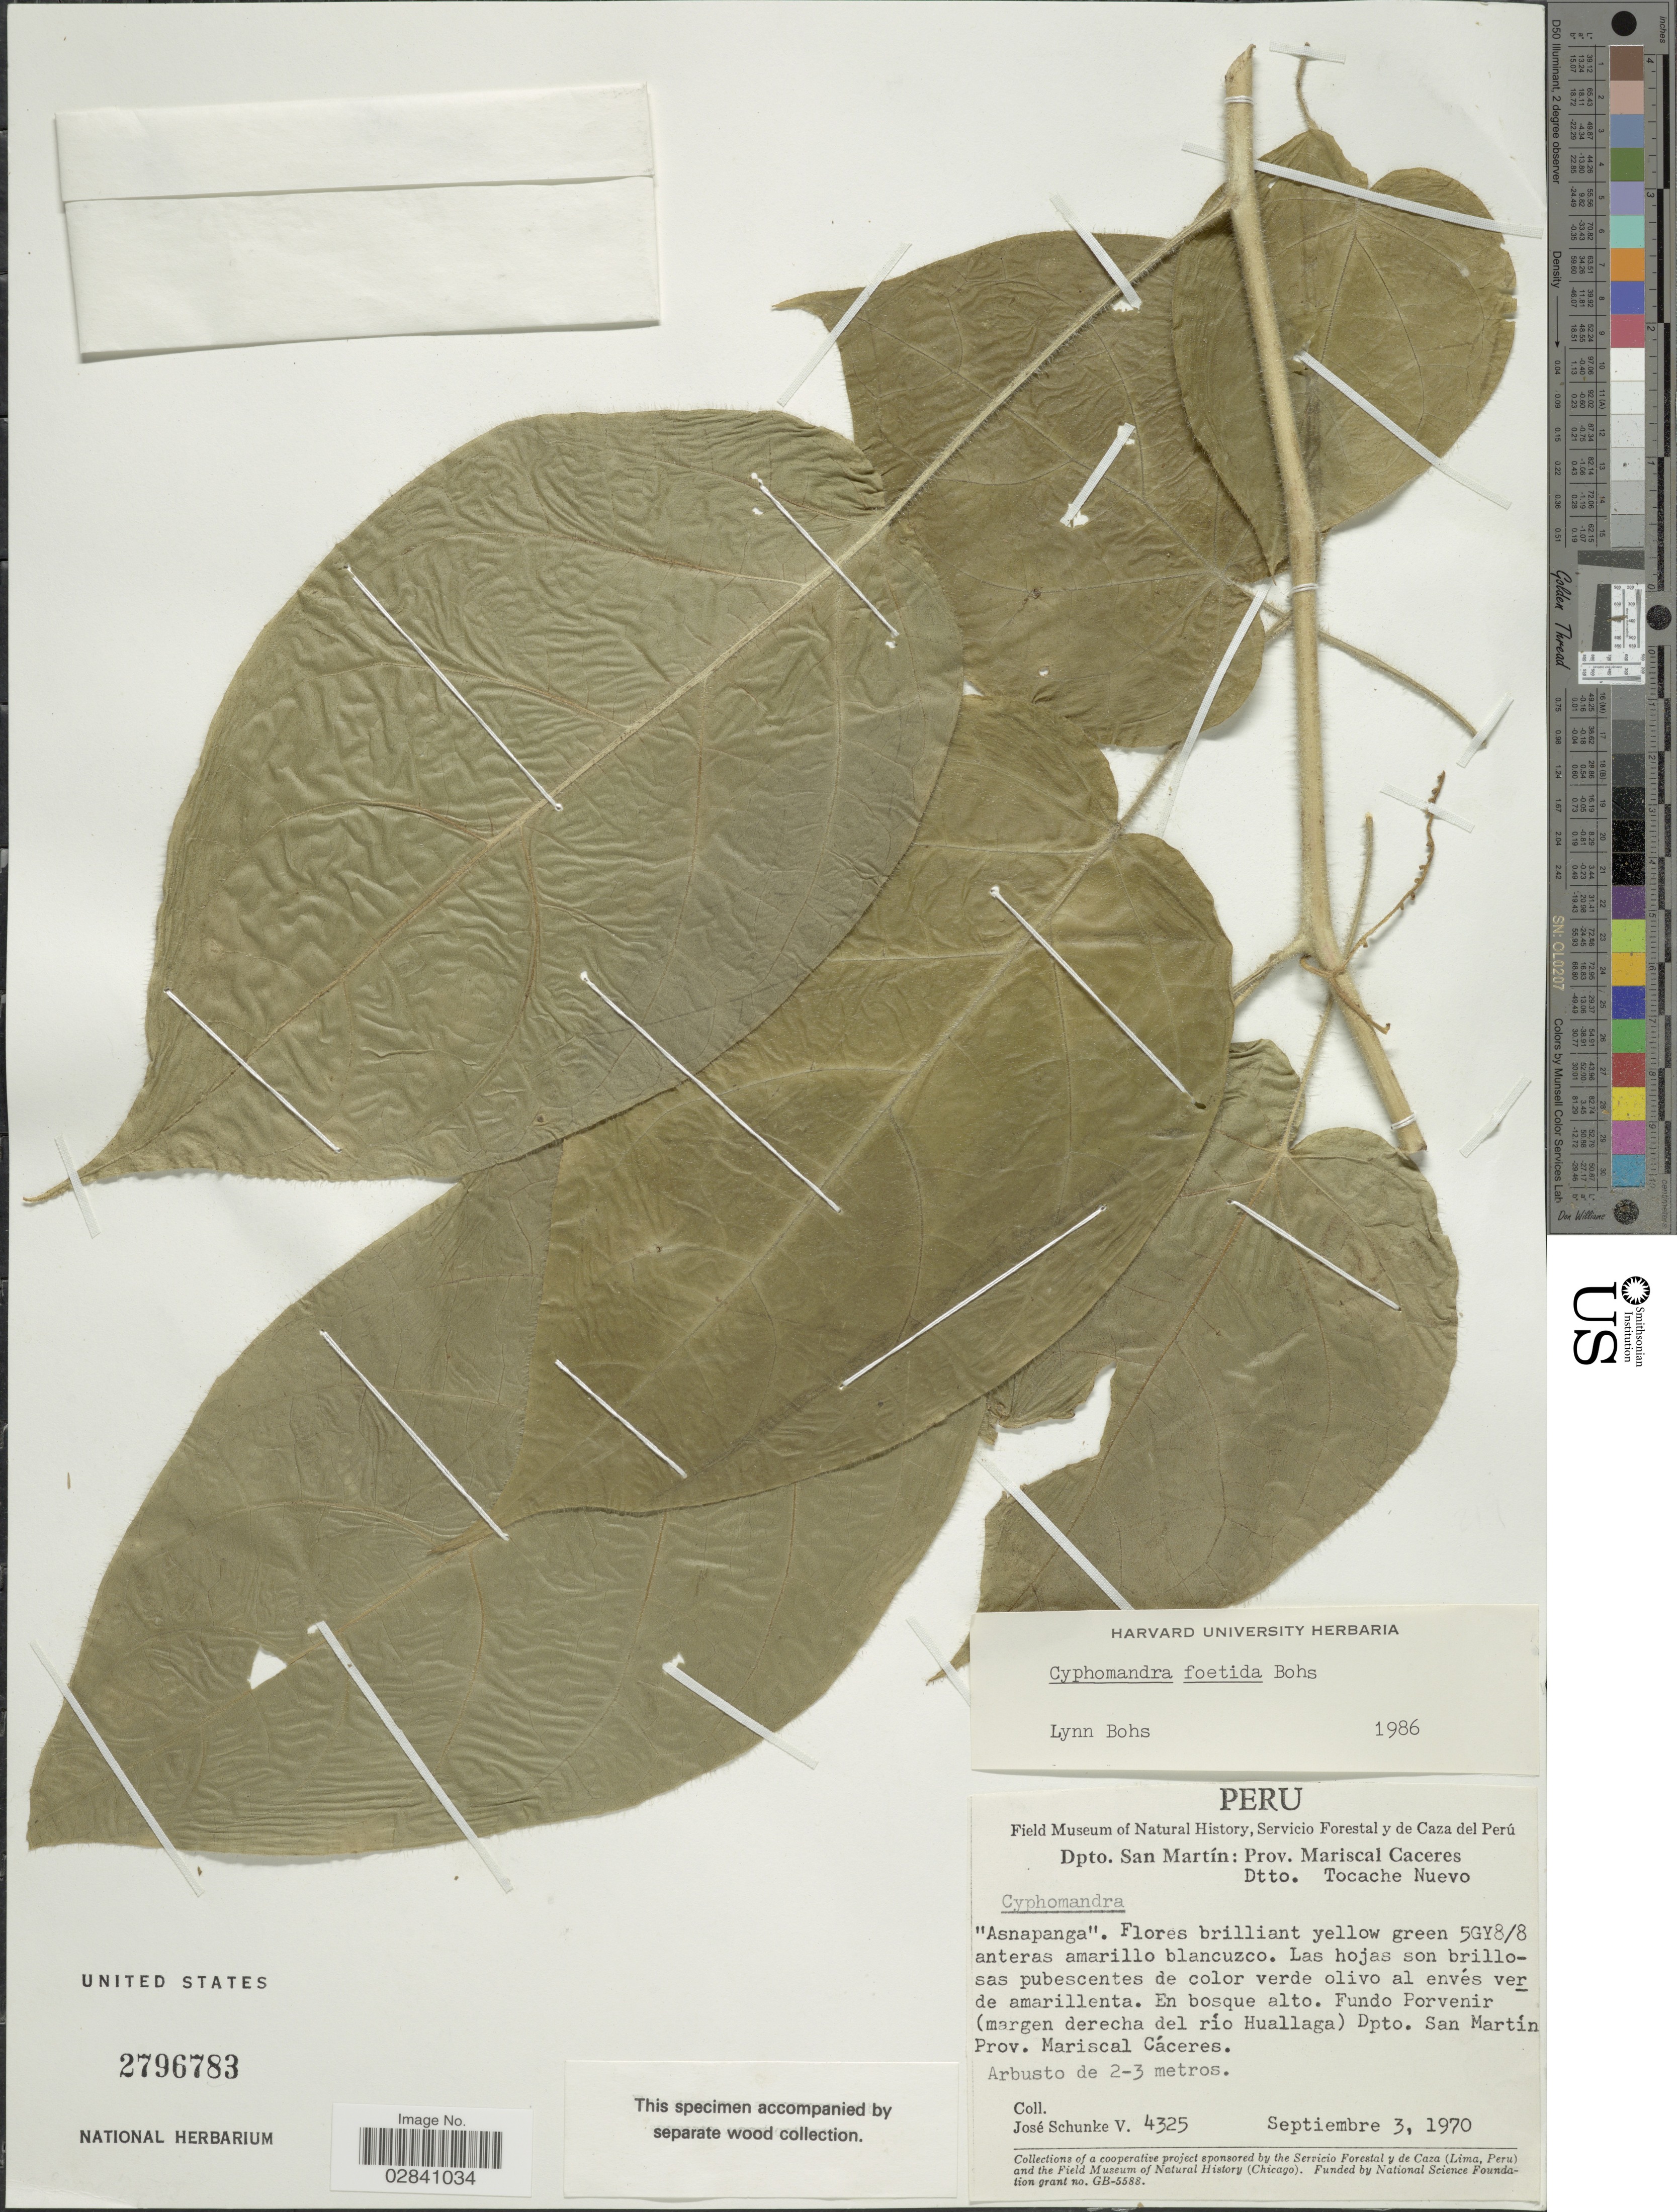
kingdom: Plantae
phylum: Tracheophyta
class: Magnoliopsida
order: Solanales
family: Solanaceae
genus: Cyphomandra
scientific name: Cyphomandra foetida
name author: Bitter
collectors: J. Schunke Vigo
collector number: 4325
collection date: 1970-09-03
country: Peru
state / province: San Martín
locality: Dpto. San Martín: Prov. Mariscal Caceres. Dtto. Tocache Nuevo. Fundo Porvenir (margen derecha del rio Huallaga). Dpto. San Martin. Prov. Mariscal Cáceres.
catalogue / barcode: US 2796783